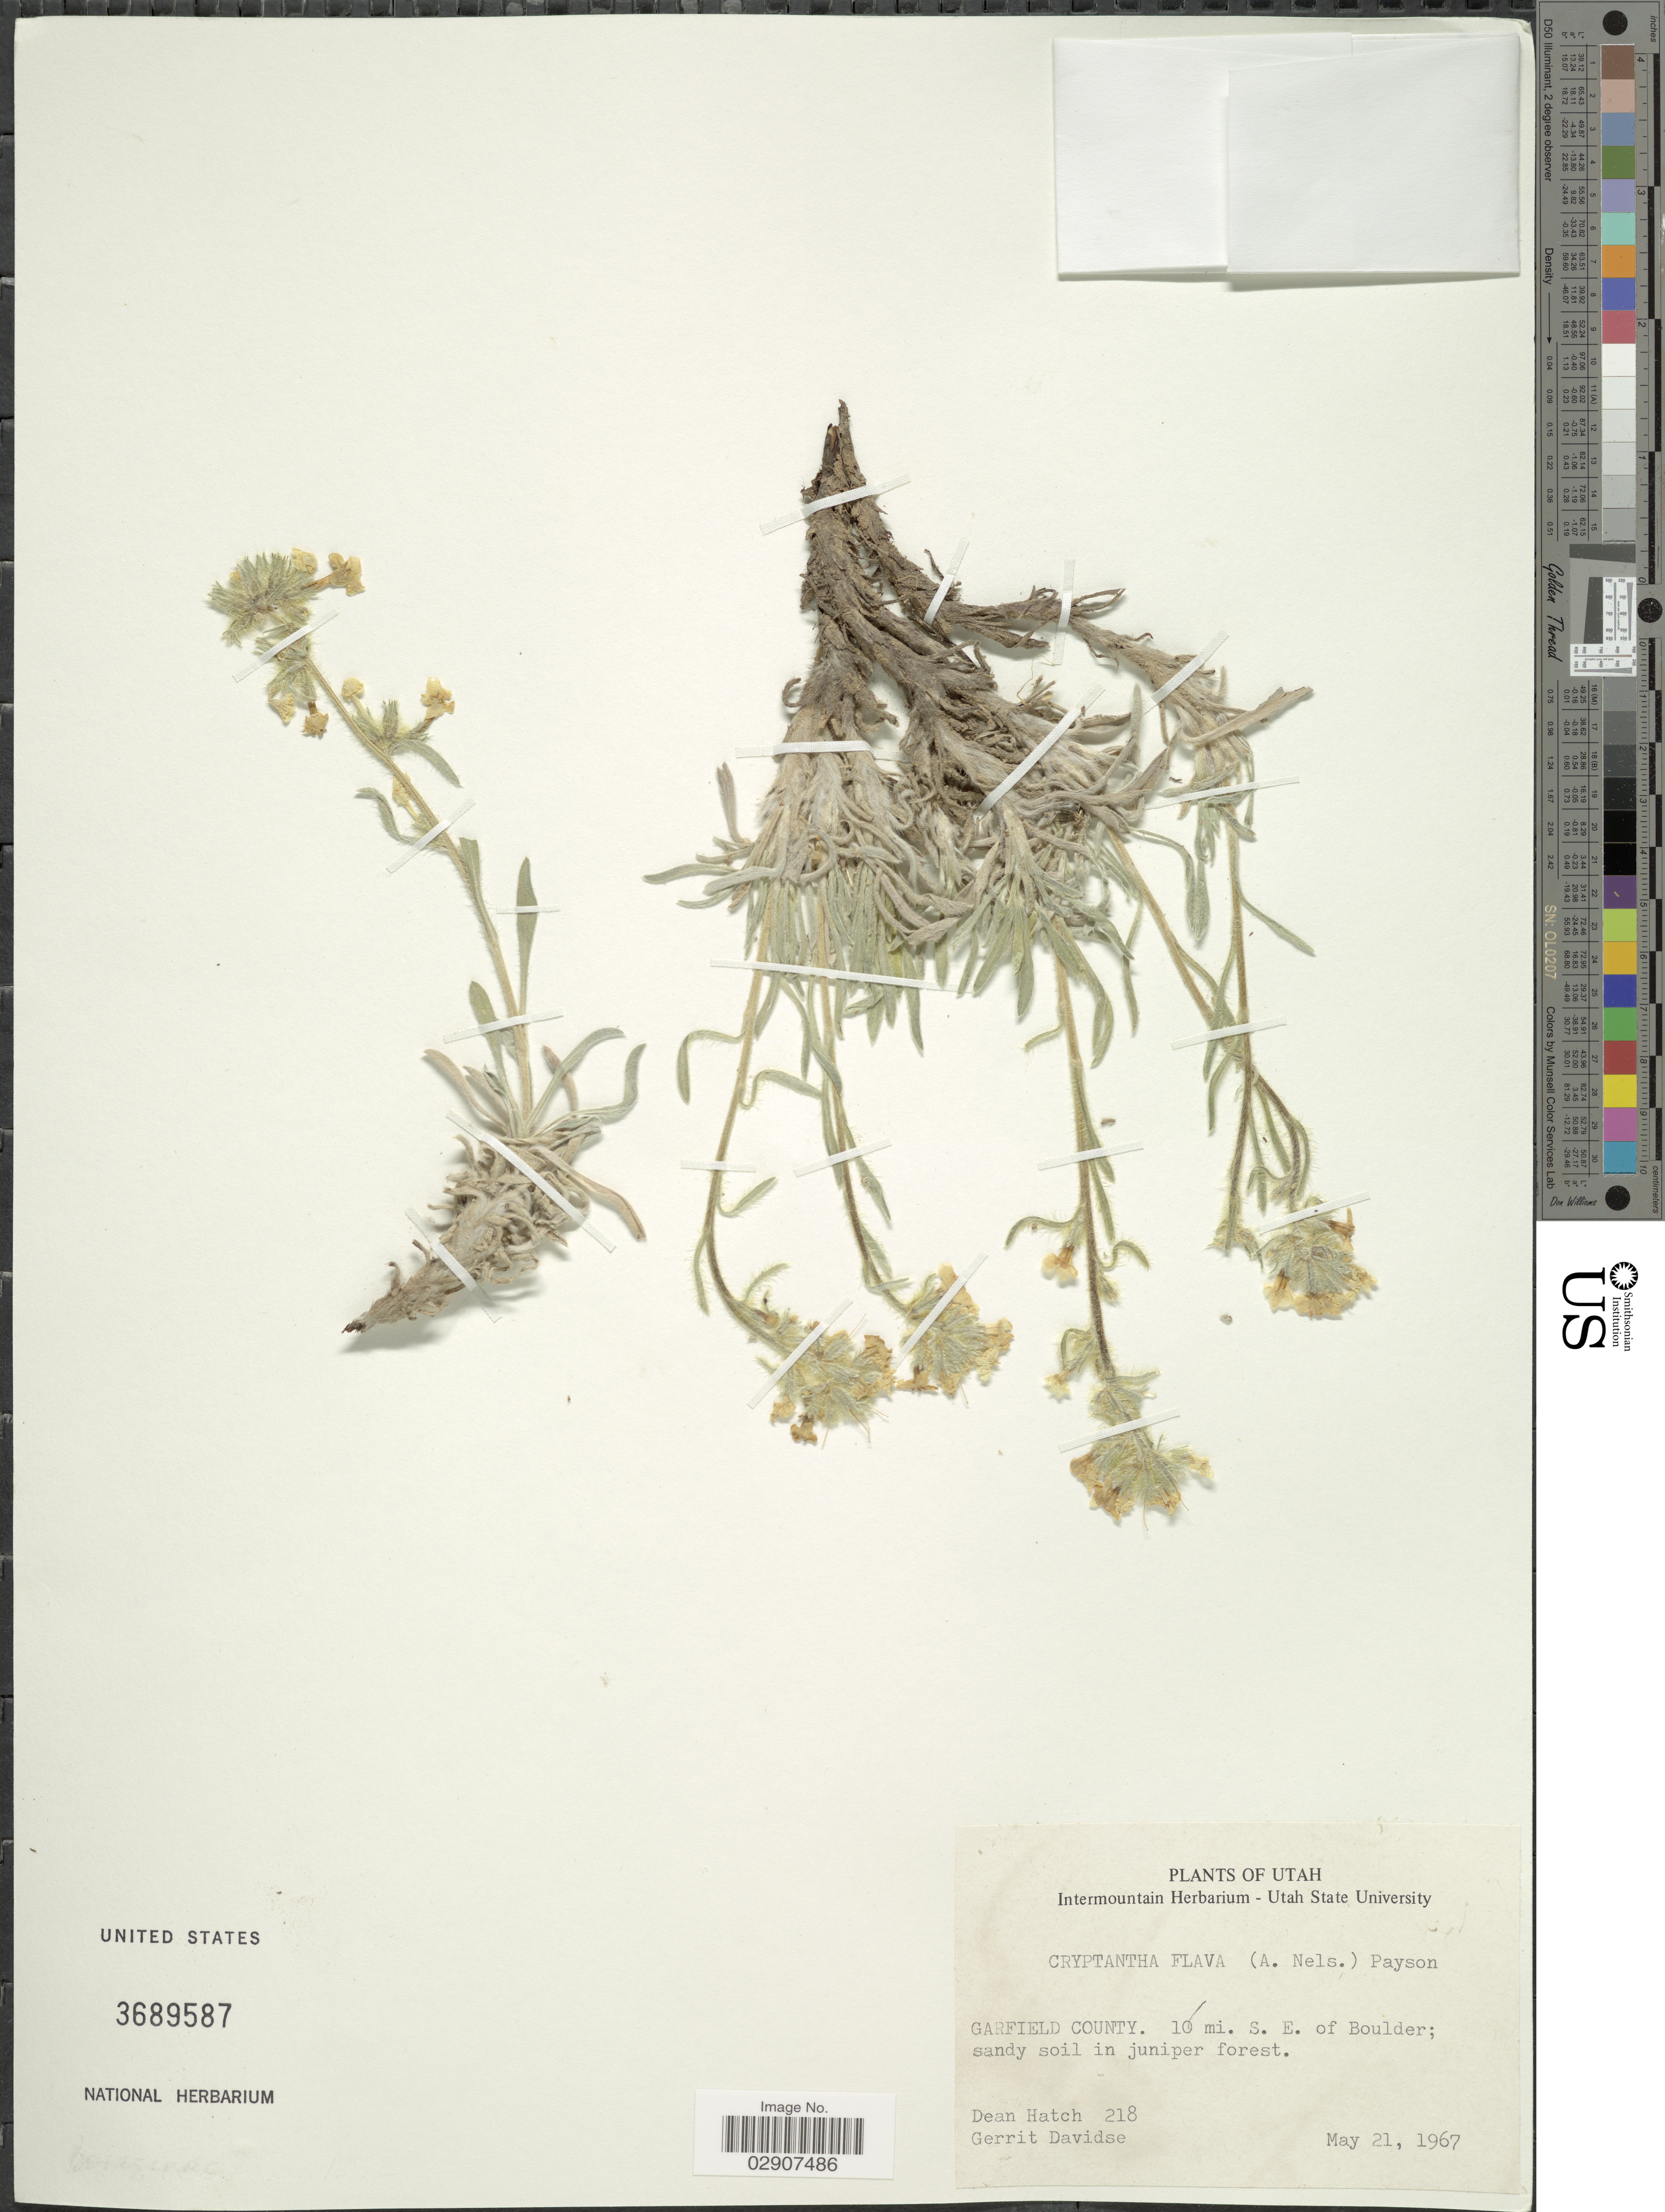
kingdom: Plantae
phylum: Tracheophyta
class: Magnoliopsida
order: Boraginales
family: Boraginaceae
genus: Cryptantha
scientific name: Cryptantha flava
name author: (A. Nelson) Payson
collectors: D. Hatch & G. Davidse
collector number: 218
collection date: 1967-05-21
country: United States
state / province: Utah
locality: Garfield County, 10 mi. S.E. of Boulder.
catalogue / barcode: US 3689587